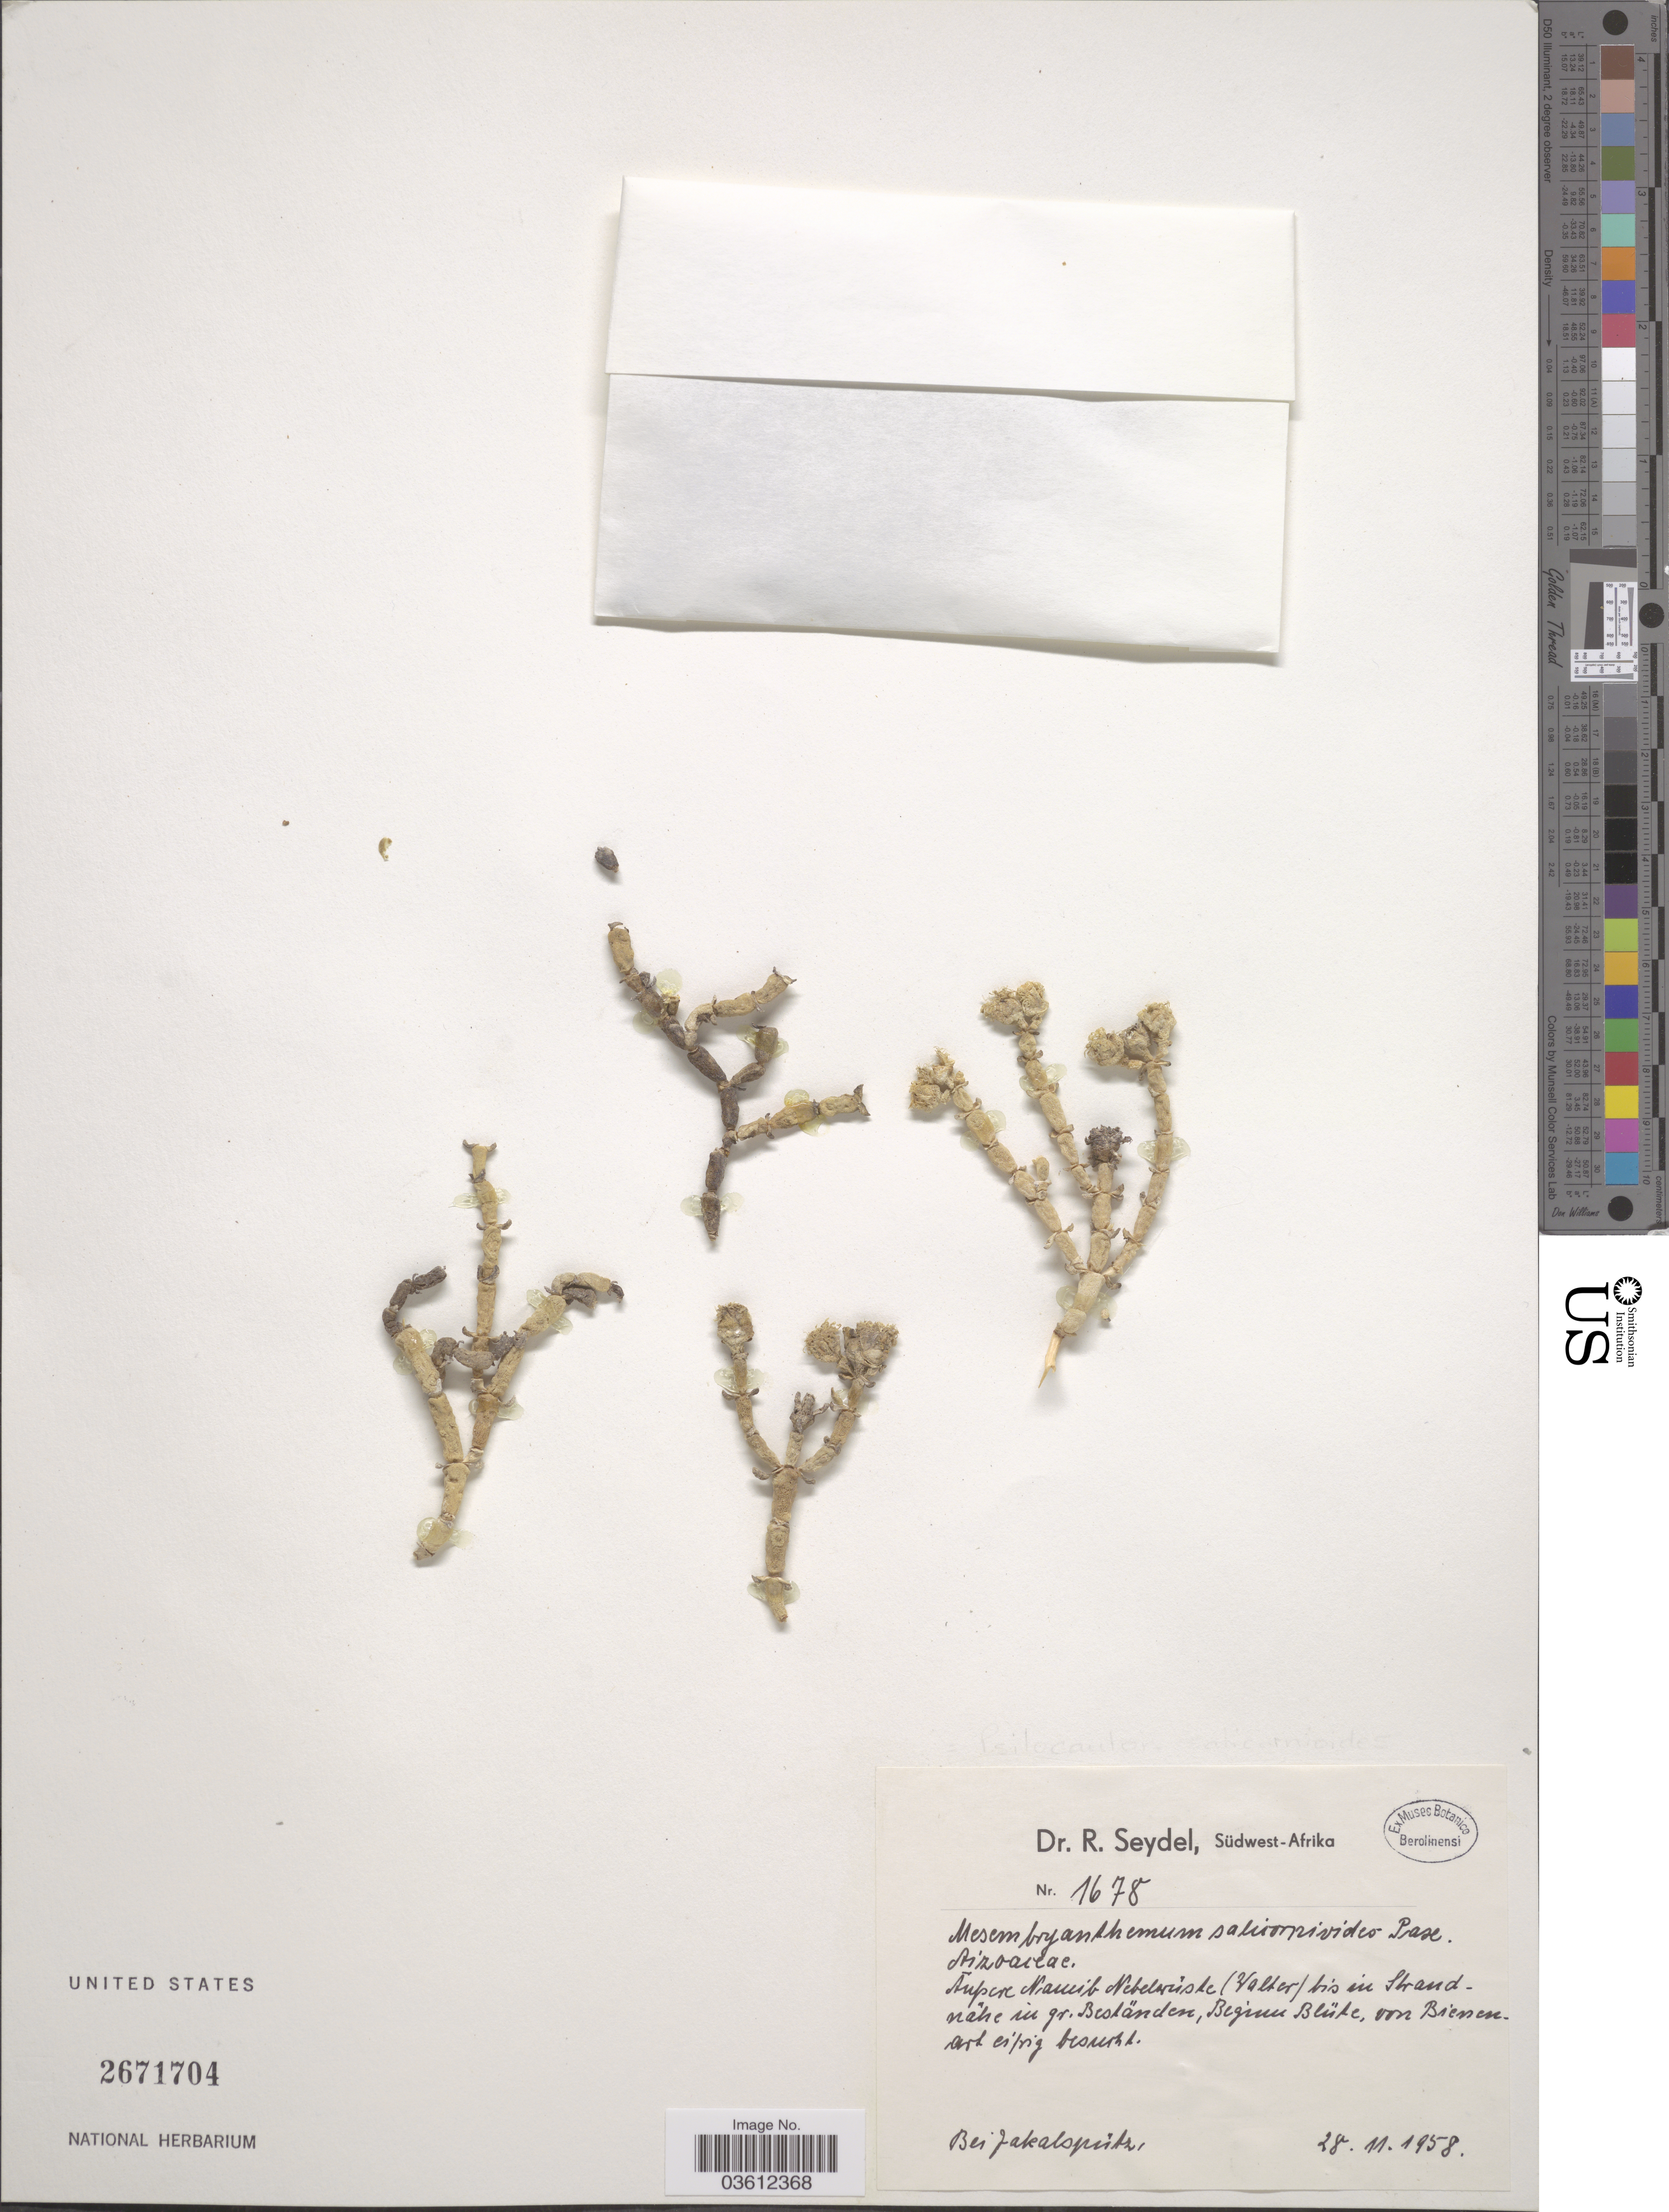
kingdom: Plantae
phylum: Tracheophyta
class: Magnoliopsida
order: Caryophyllales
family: Aizoaceae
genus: Mesembryanthemum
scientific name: Mesembryanthemum salicornioides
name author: Pax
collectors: R. Seydel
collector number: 1678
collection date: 1958-11-28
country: Namibia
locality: Südwest-Afrika. Bei Jakalsputz.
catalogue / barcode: US 2671704